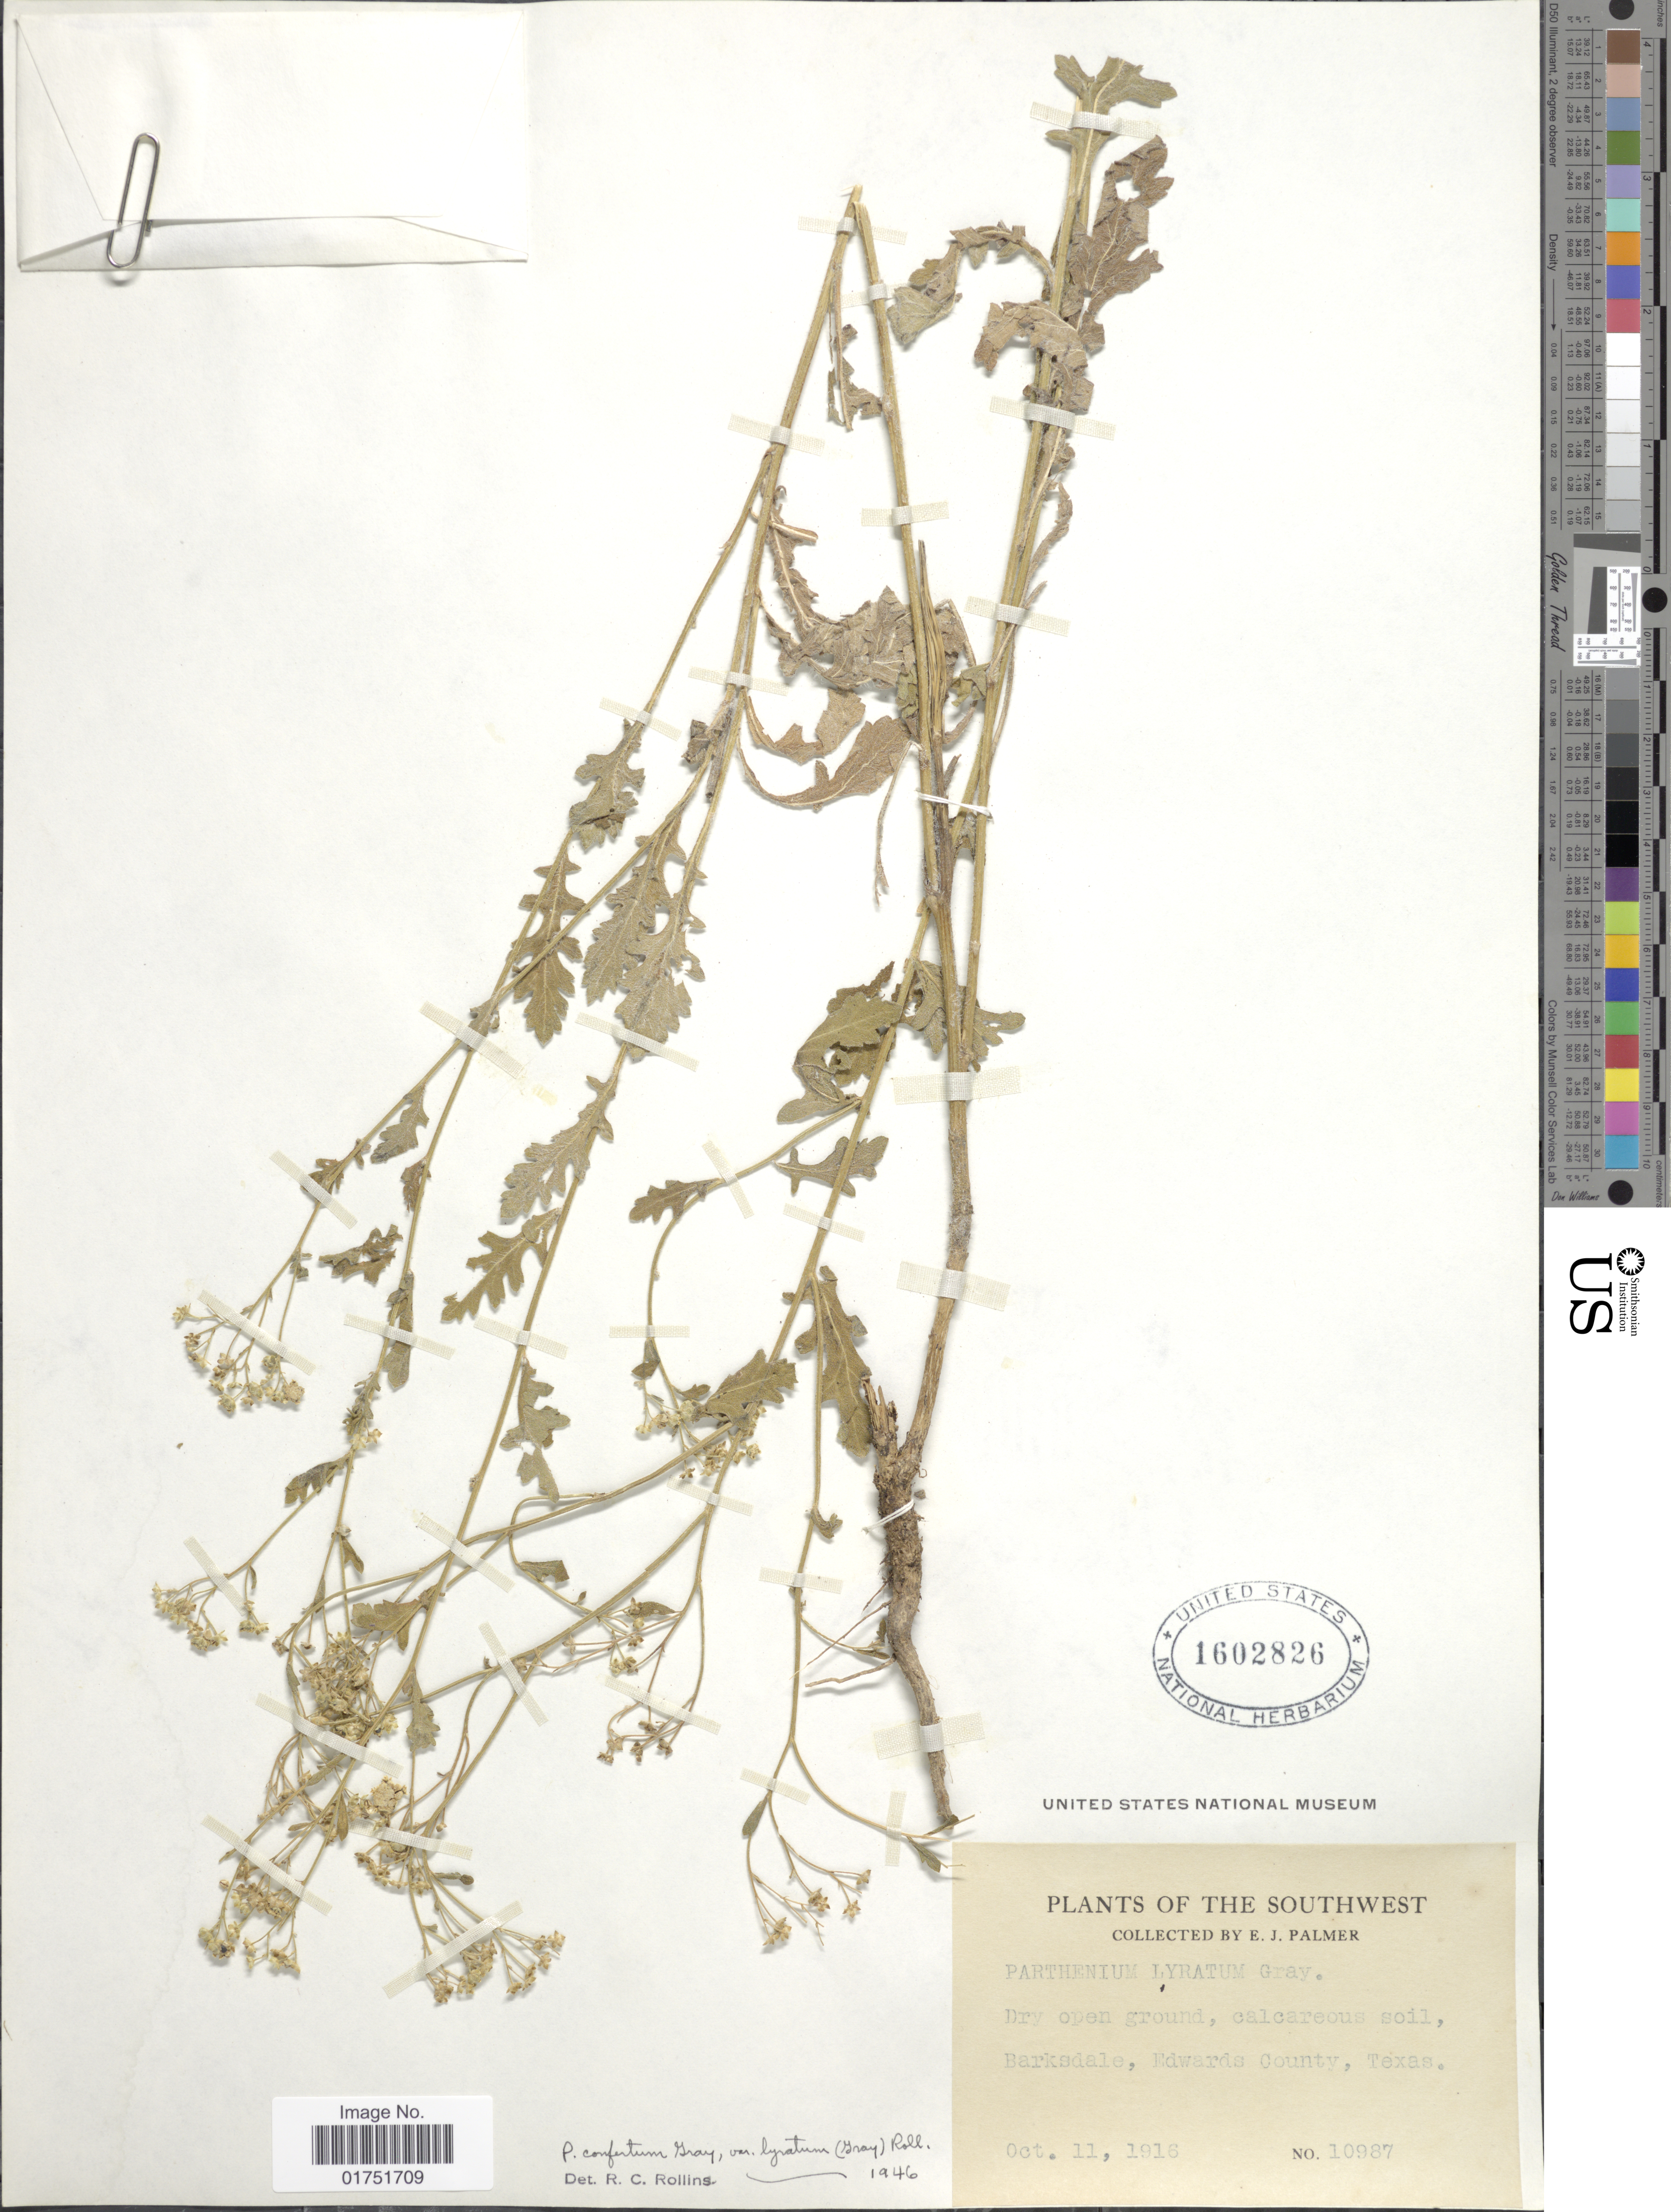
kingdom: Plantae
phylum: Tracheophyta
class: Magnoliopsida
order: Asterales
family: Asteraceae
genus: Parthenium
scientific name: Parthenium confertum var. lyratum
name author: (A. Gray) Rollins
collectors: E. J. Palmer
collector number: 10987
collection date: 1916-10-11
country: United States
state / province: Texas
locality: The Southwest, Barksdale, Edwards County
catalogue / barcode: US 1602826